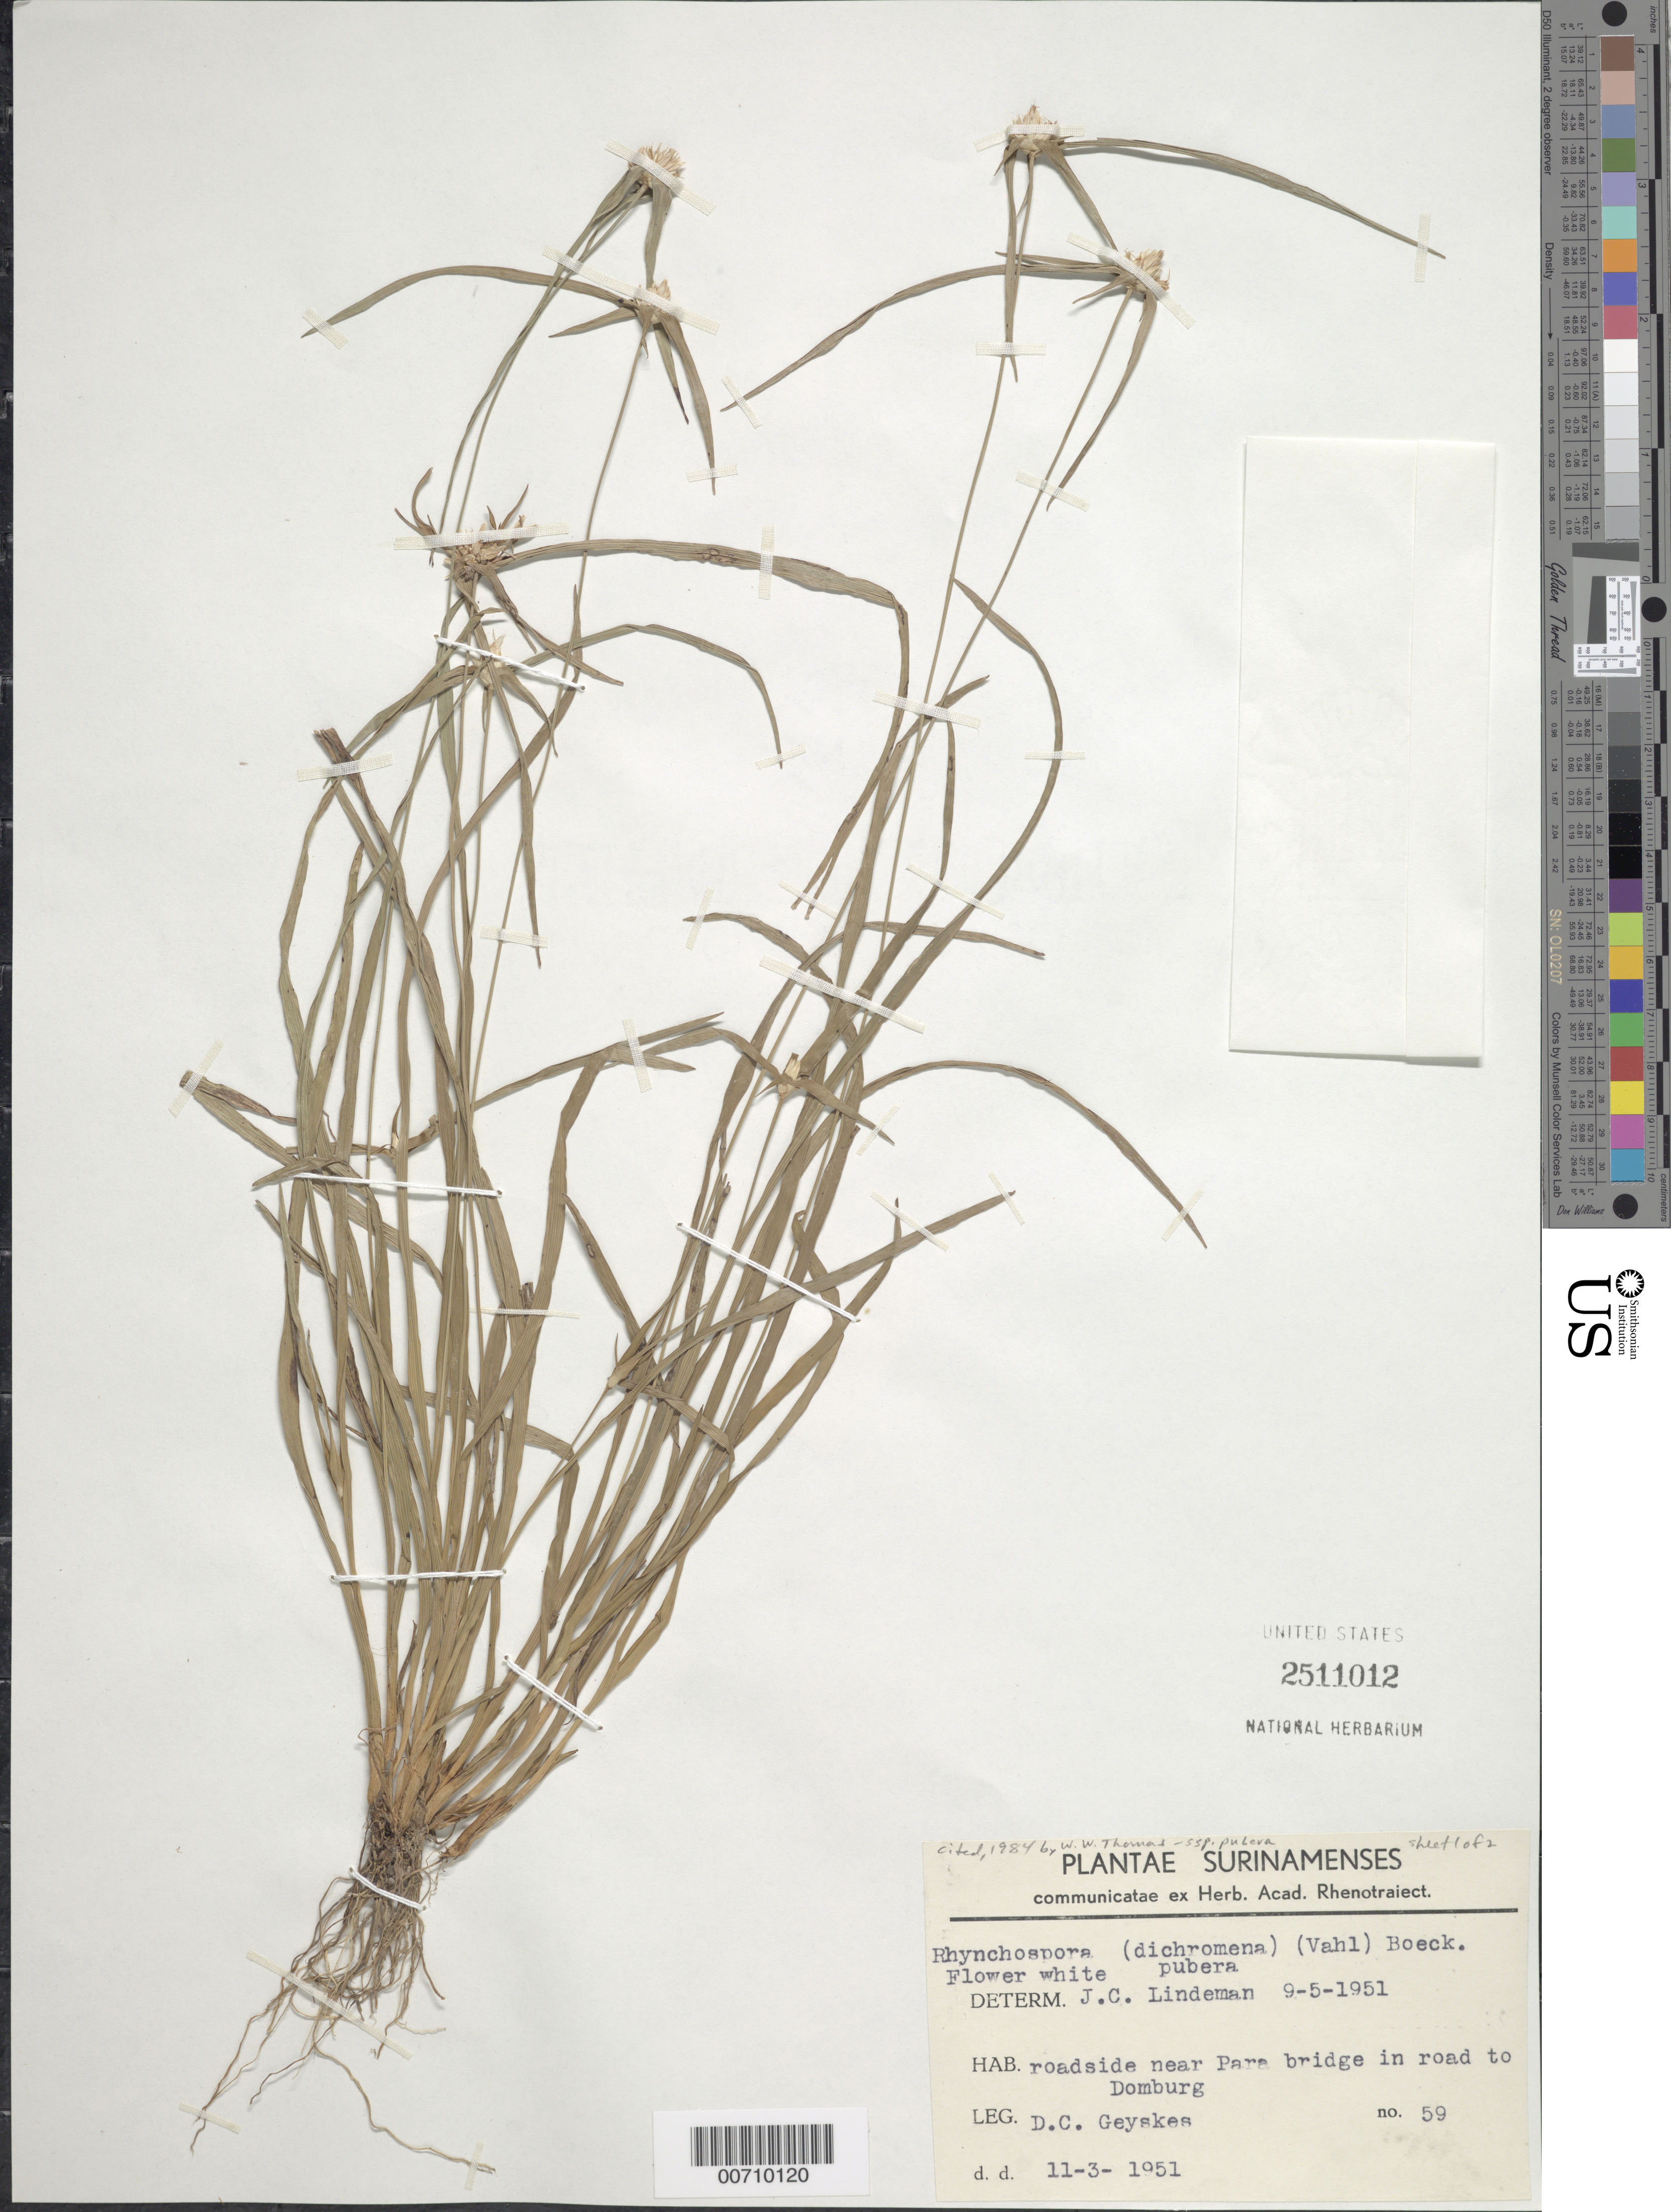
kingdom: Plantae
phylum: Tracheophyta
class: Liliopsida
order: Poales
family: Cyperaceae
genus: Rhynchospora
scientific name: Rhynchospora pubera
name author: (Vahl) Boeckeler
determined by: Lindeman, J. C.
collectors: D. Geijskes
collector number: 59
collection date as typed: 9-Mar-51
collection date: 1951-03-09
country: Suriname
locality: Domburg Road, near Para Bridge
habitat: Roadside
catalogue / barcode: US 2511012